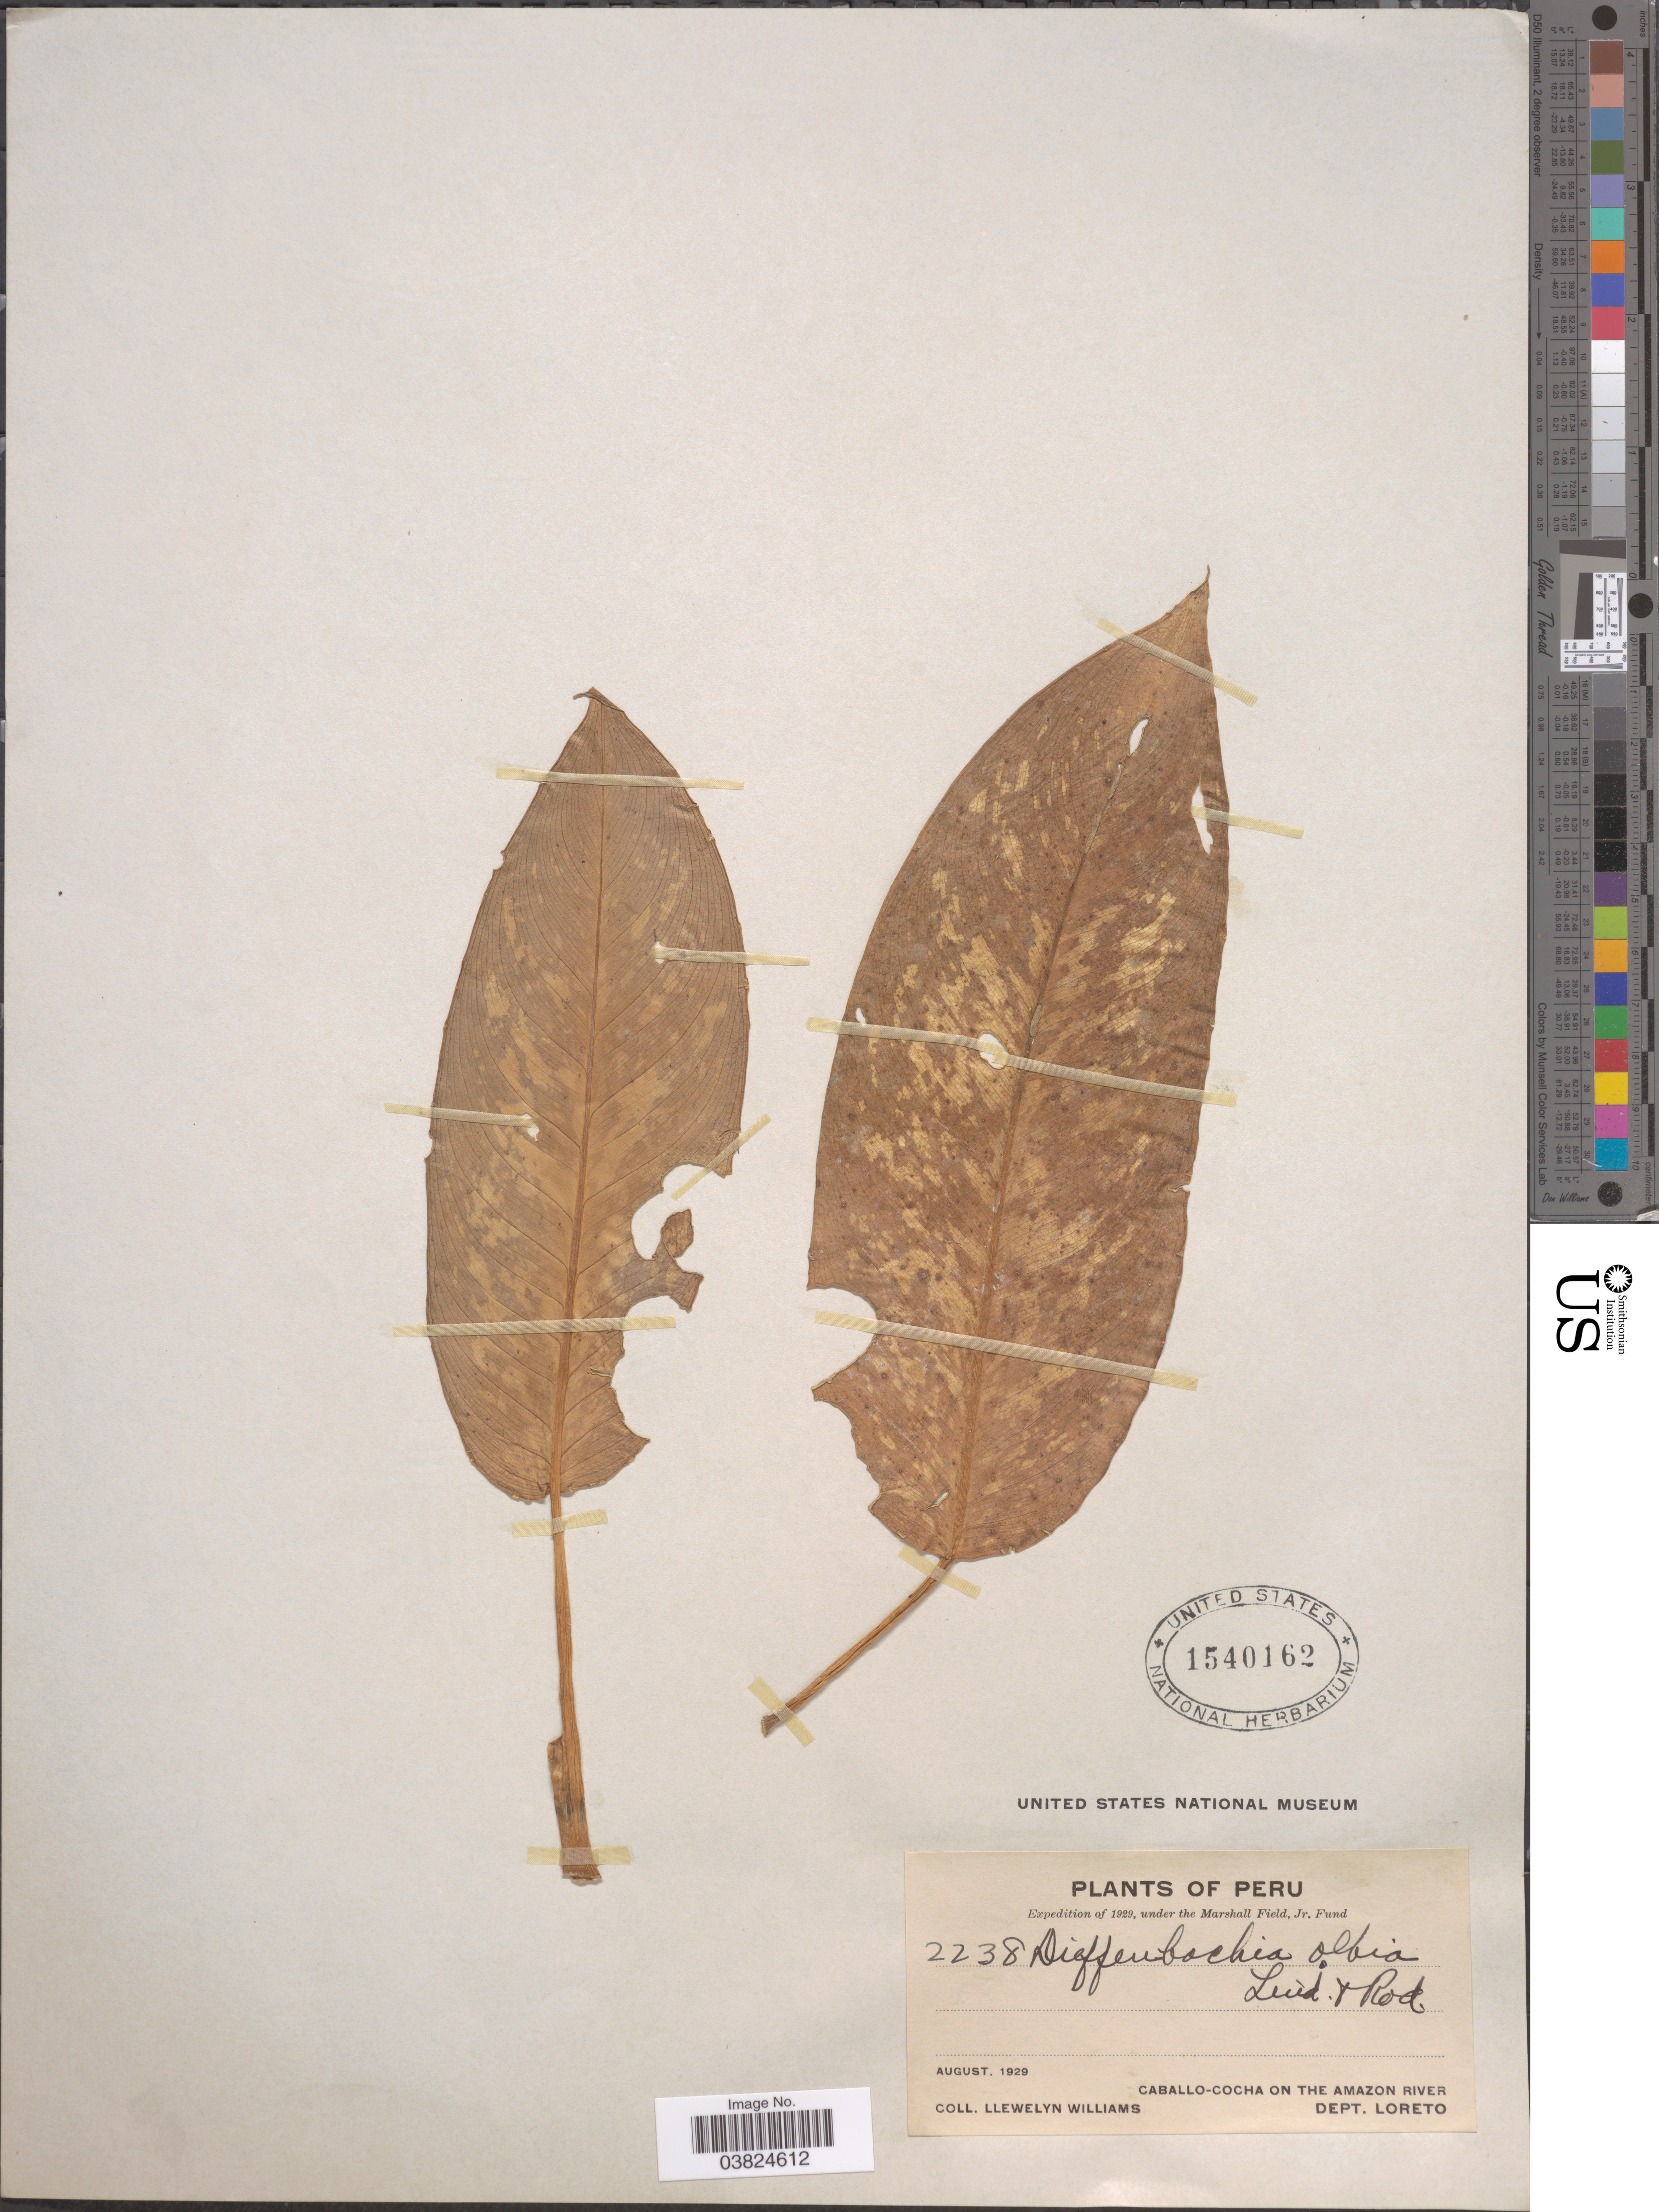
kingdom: Plantae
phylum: Tracheophyta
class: Liliopsida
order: Alismatales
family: Araceae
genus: Dieffenbachia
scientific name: Dieffenbachia olbia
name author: L. Linden & Rodigas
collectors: Ll. Williams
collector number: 2238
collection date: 1929-08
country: Peru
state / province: Loreto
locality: Caballo-Cocha on the Amazon River. Dept. Loreto.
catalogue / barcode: US 1540162